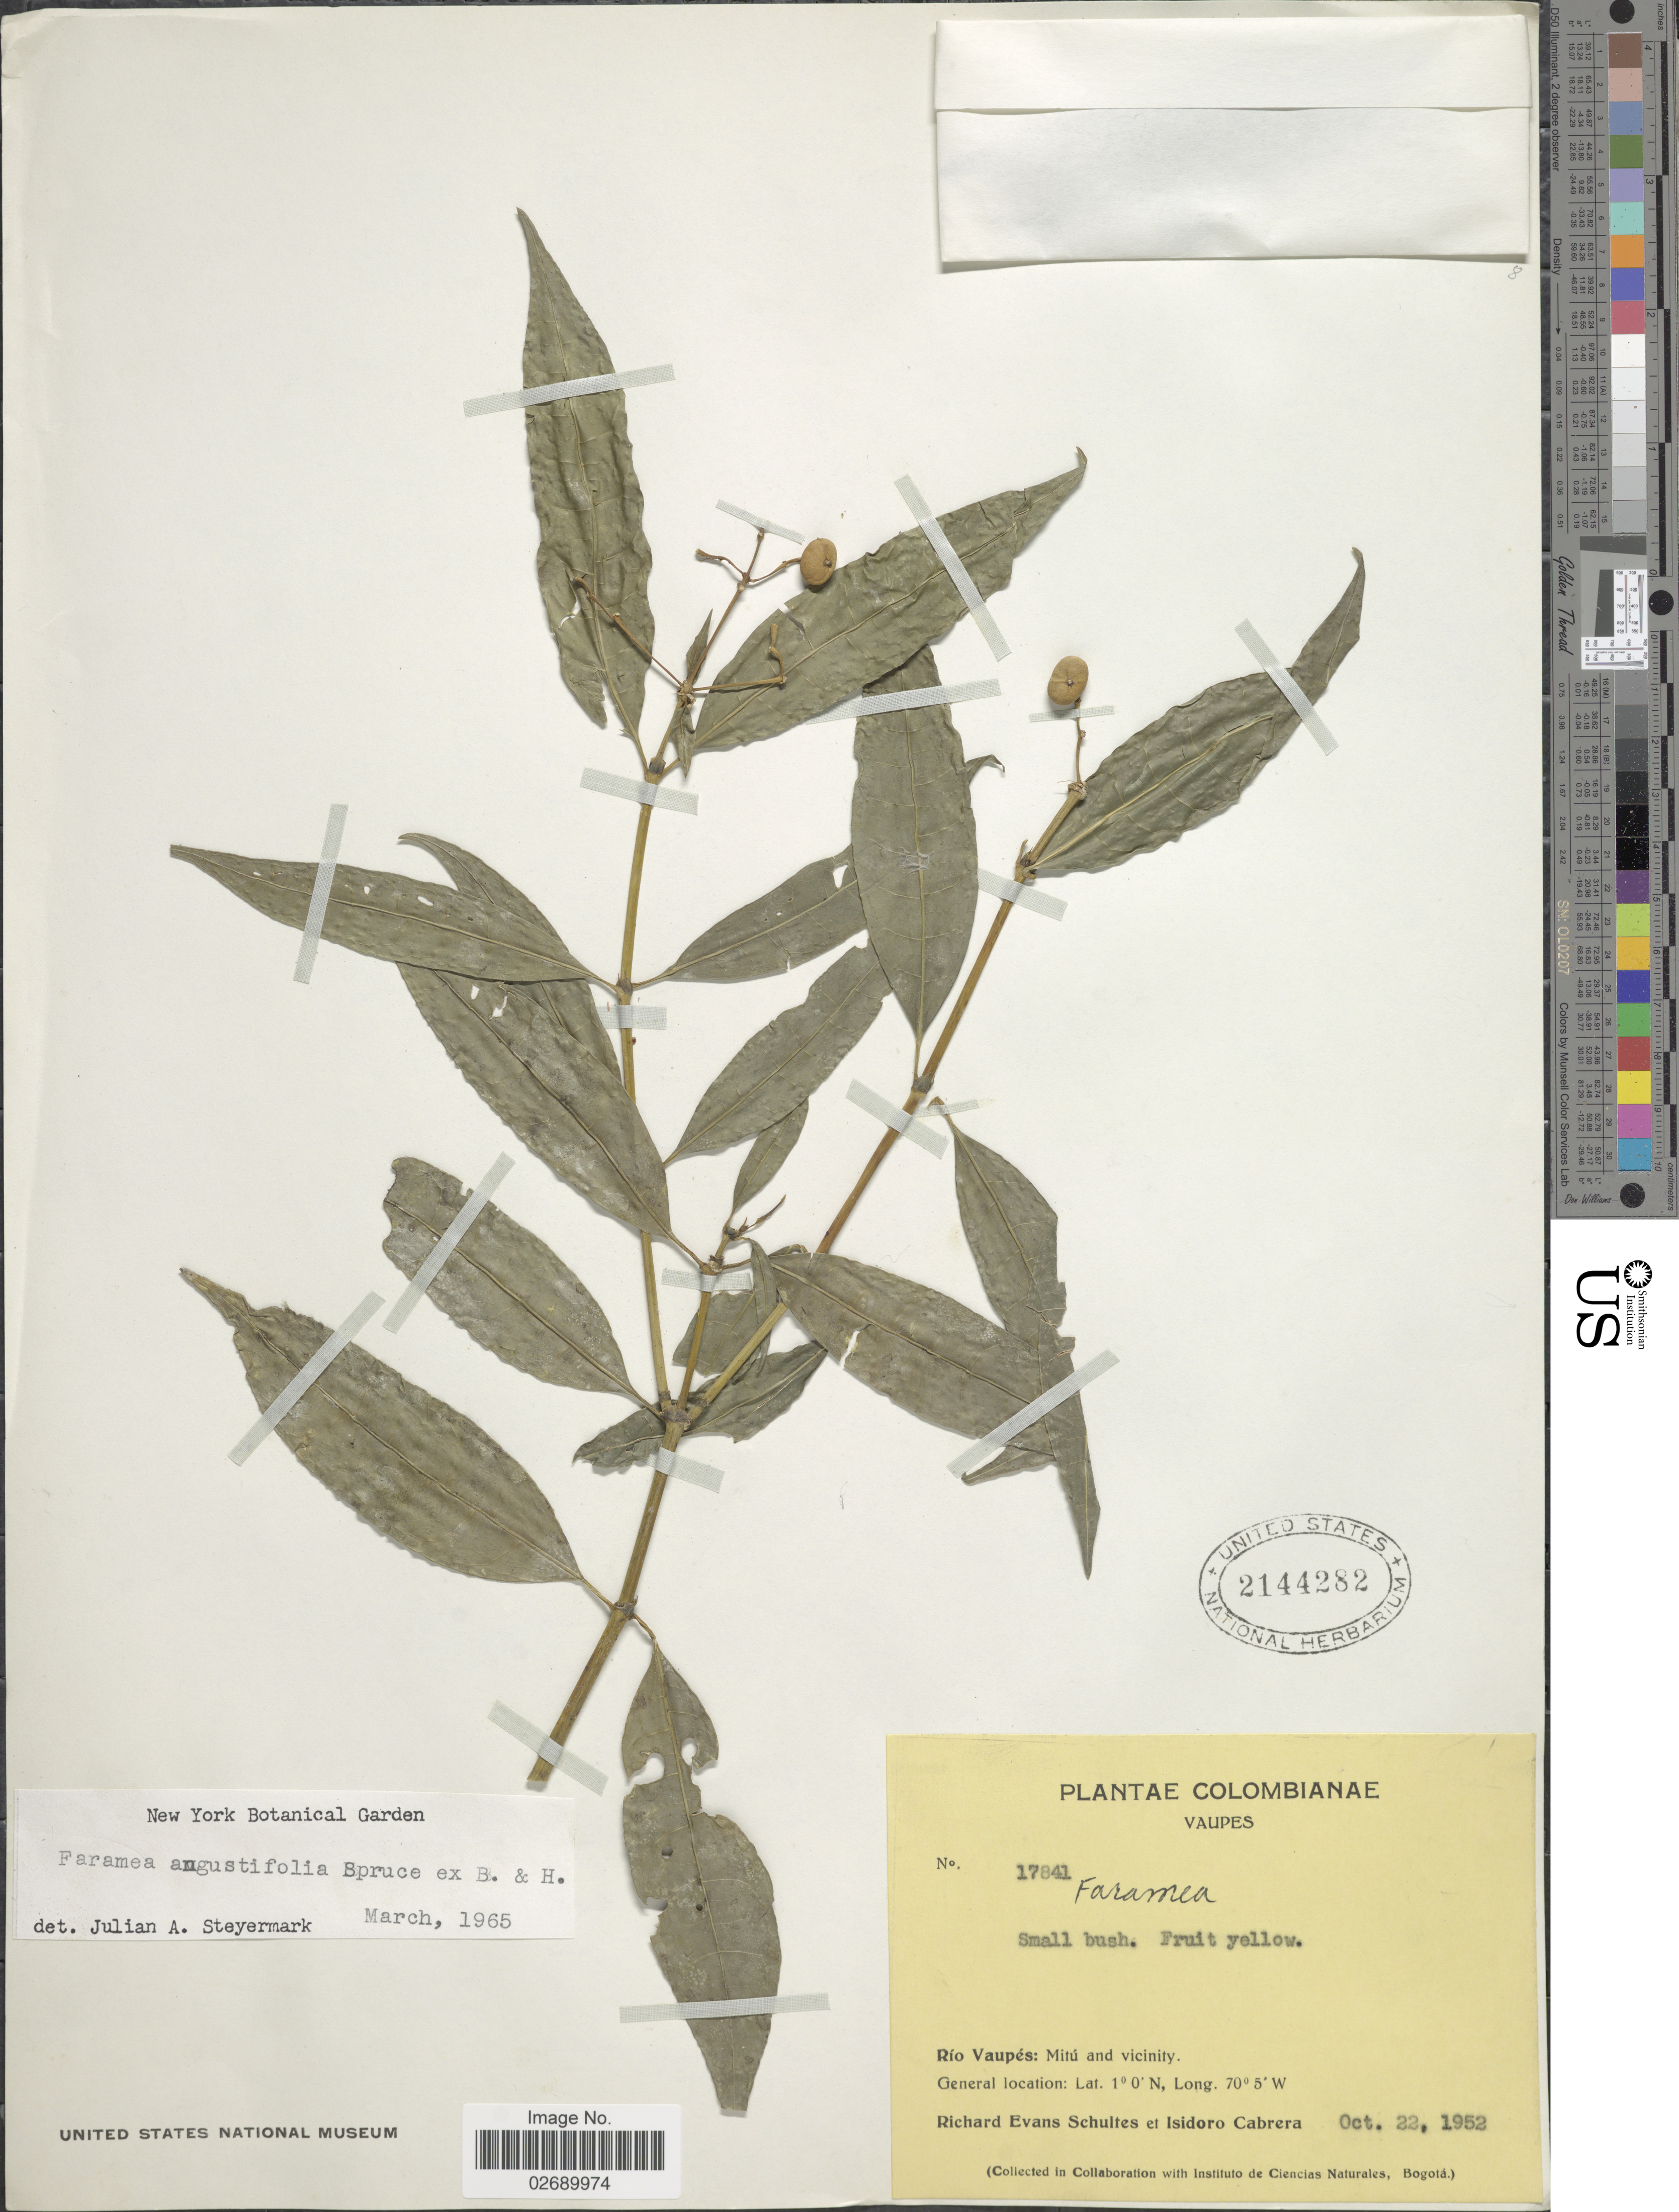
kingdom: Plantae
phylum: Tracheophyta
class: Magnoliopsida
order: Gentianales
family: Rubiaceae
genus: Faramea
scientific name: Faramea angustifolia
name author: Spruce ex Müll. Arg.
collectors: R. E. Schultes & I. Cabrera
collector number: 17841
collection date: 1952-10-22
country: Colombia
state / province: Vaupés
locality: Rrio Vaupes: Mitu and vicinity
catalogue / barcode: US 2144282